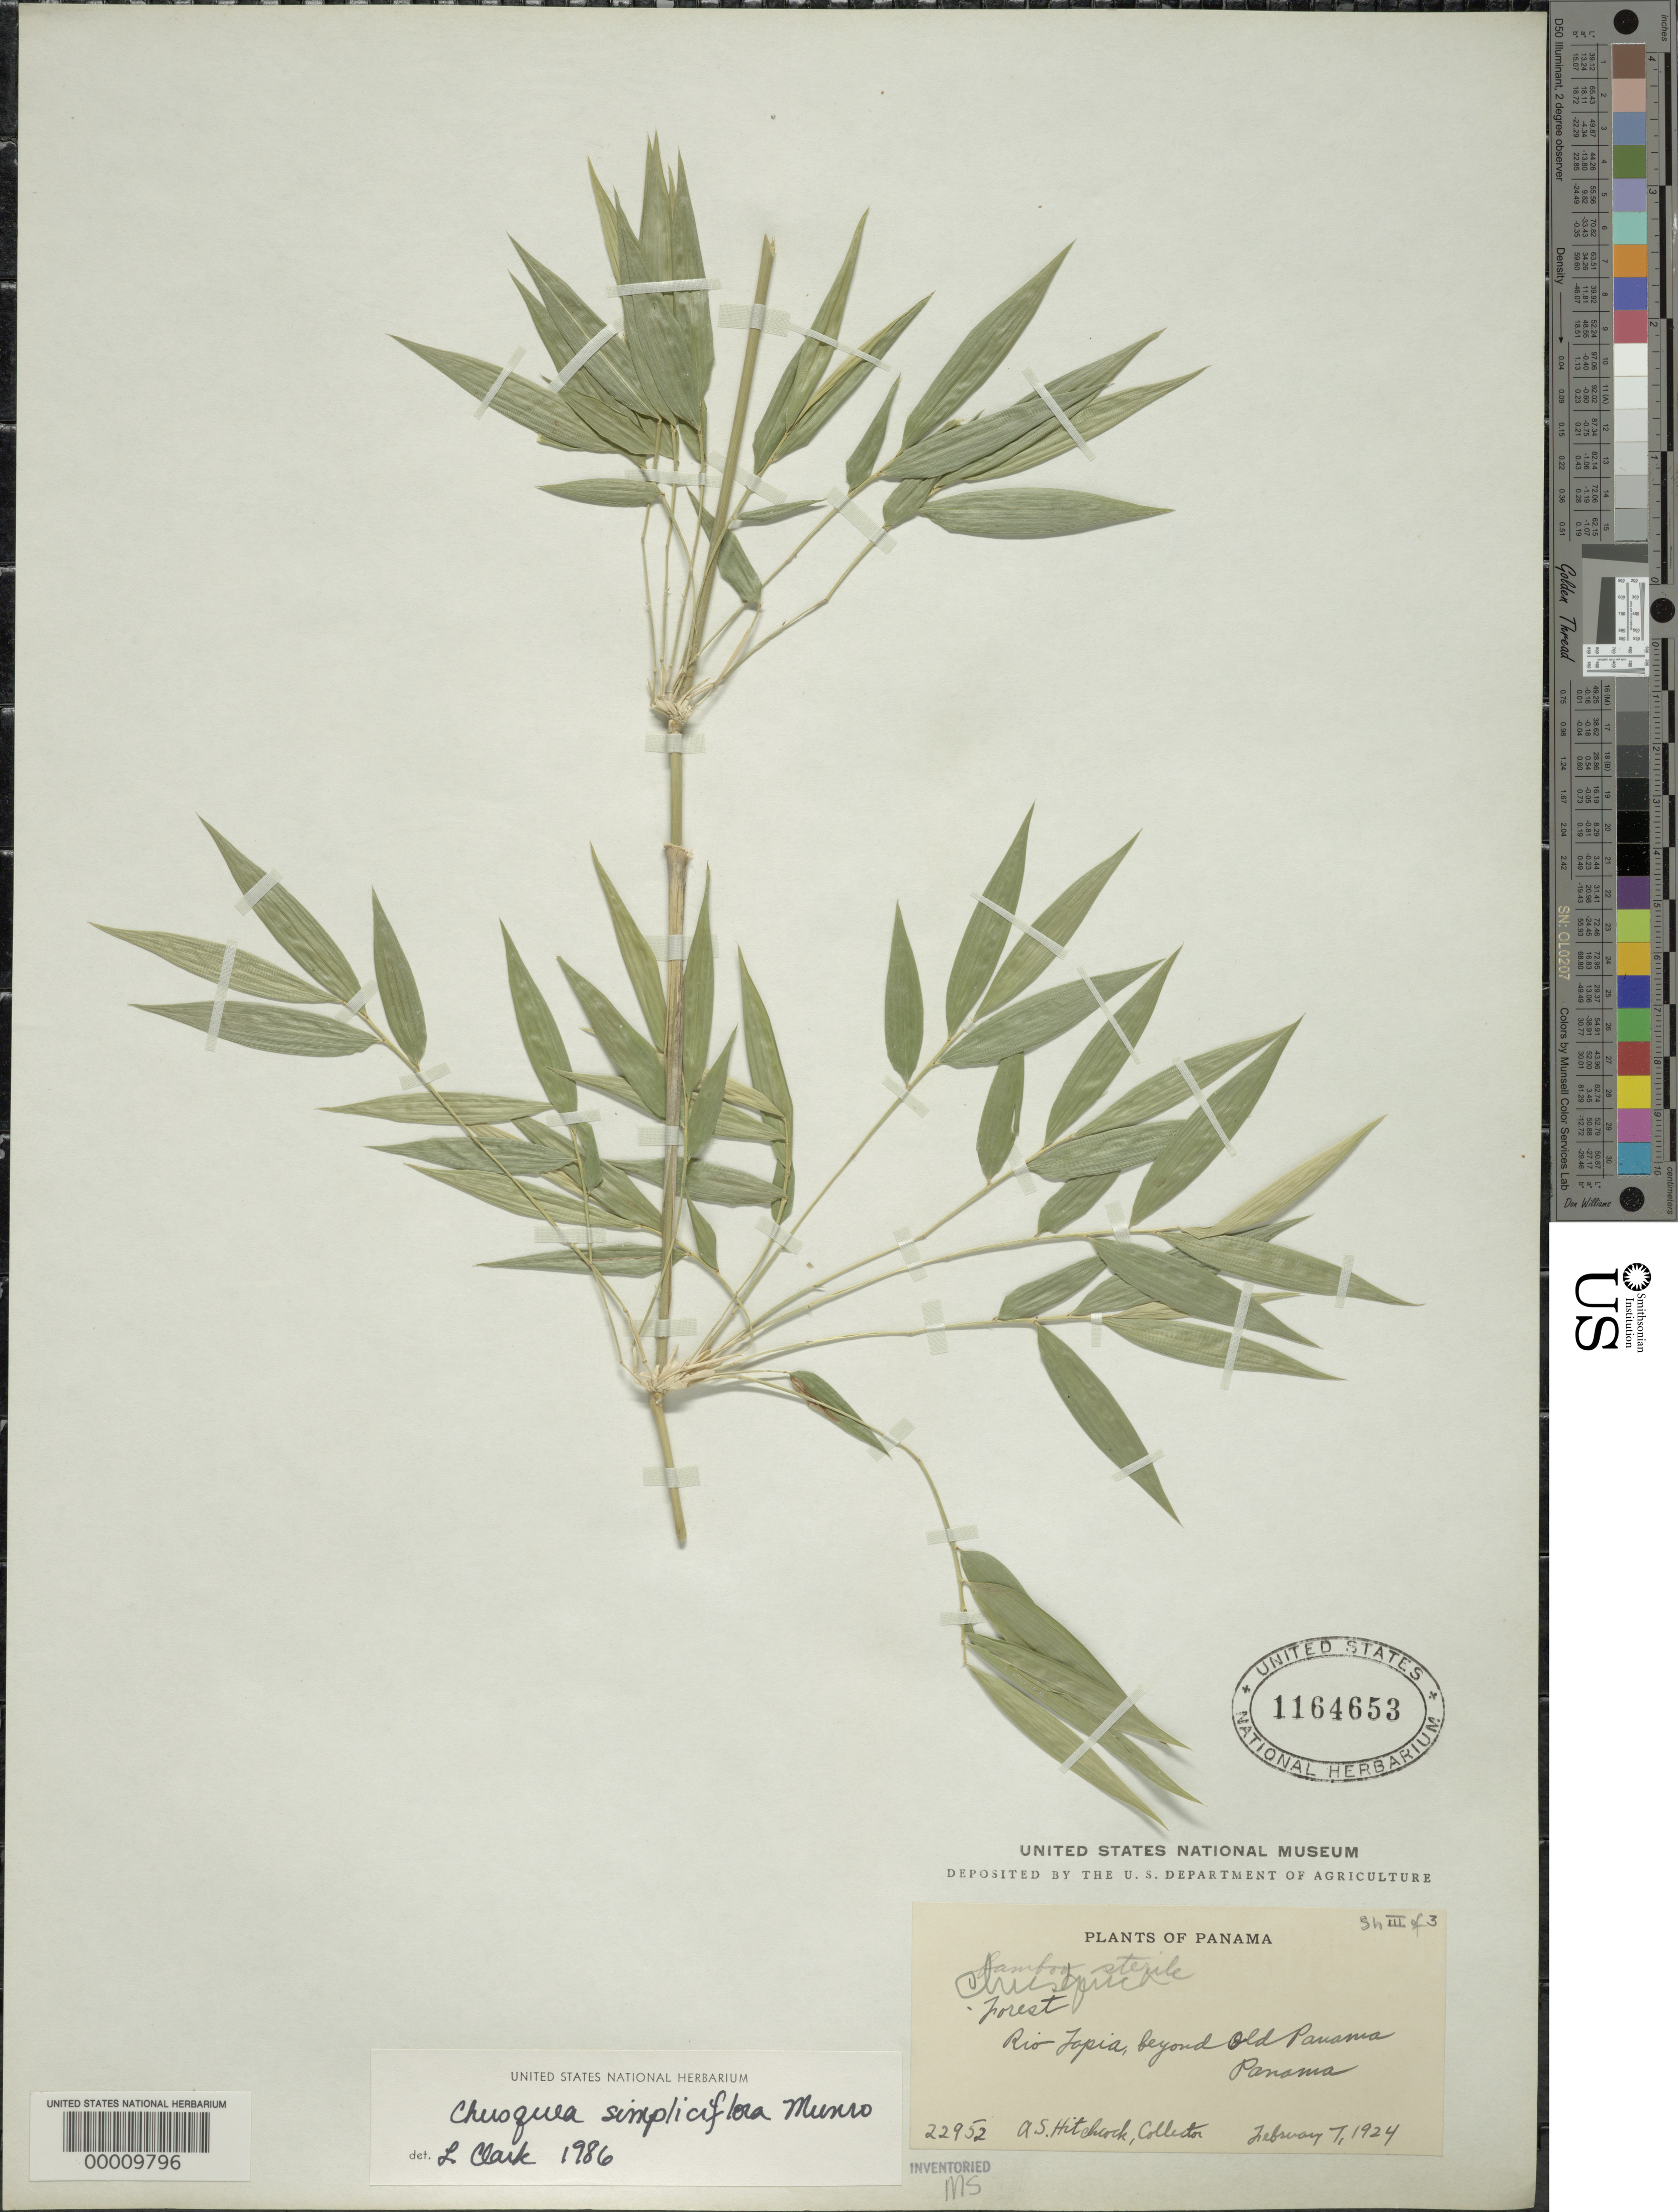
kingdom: Plantae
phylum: Tracheophyta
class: Liliopsida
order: Poales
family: Poaceae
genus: Chusquea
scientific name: Chusquea simpliciflora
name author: Munro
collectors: A. S. Hitchcock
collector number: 22952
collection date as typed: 07 Feb 1924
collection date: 1924-02-07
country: Panama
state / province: Panamá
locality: Rio Tapia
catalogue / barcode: US 1164653